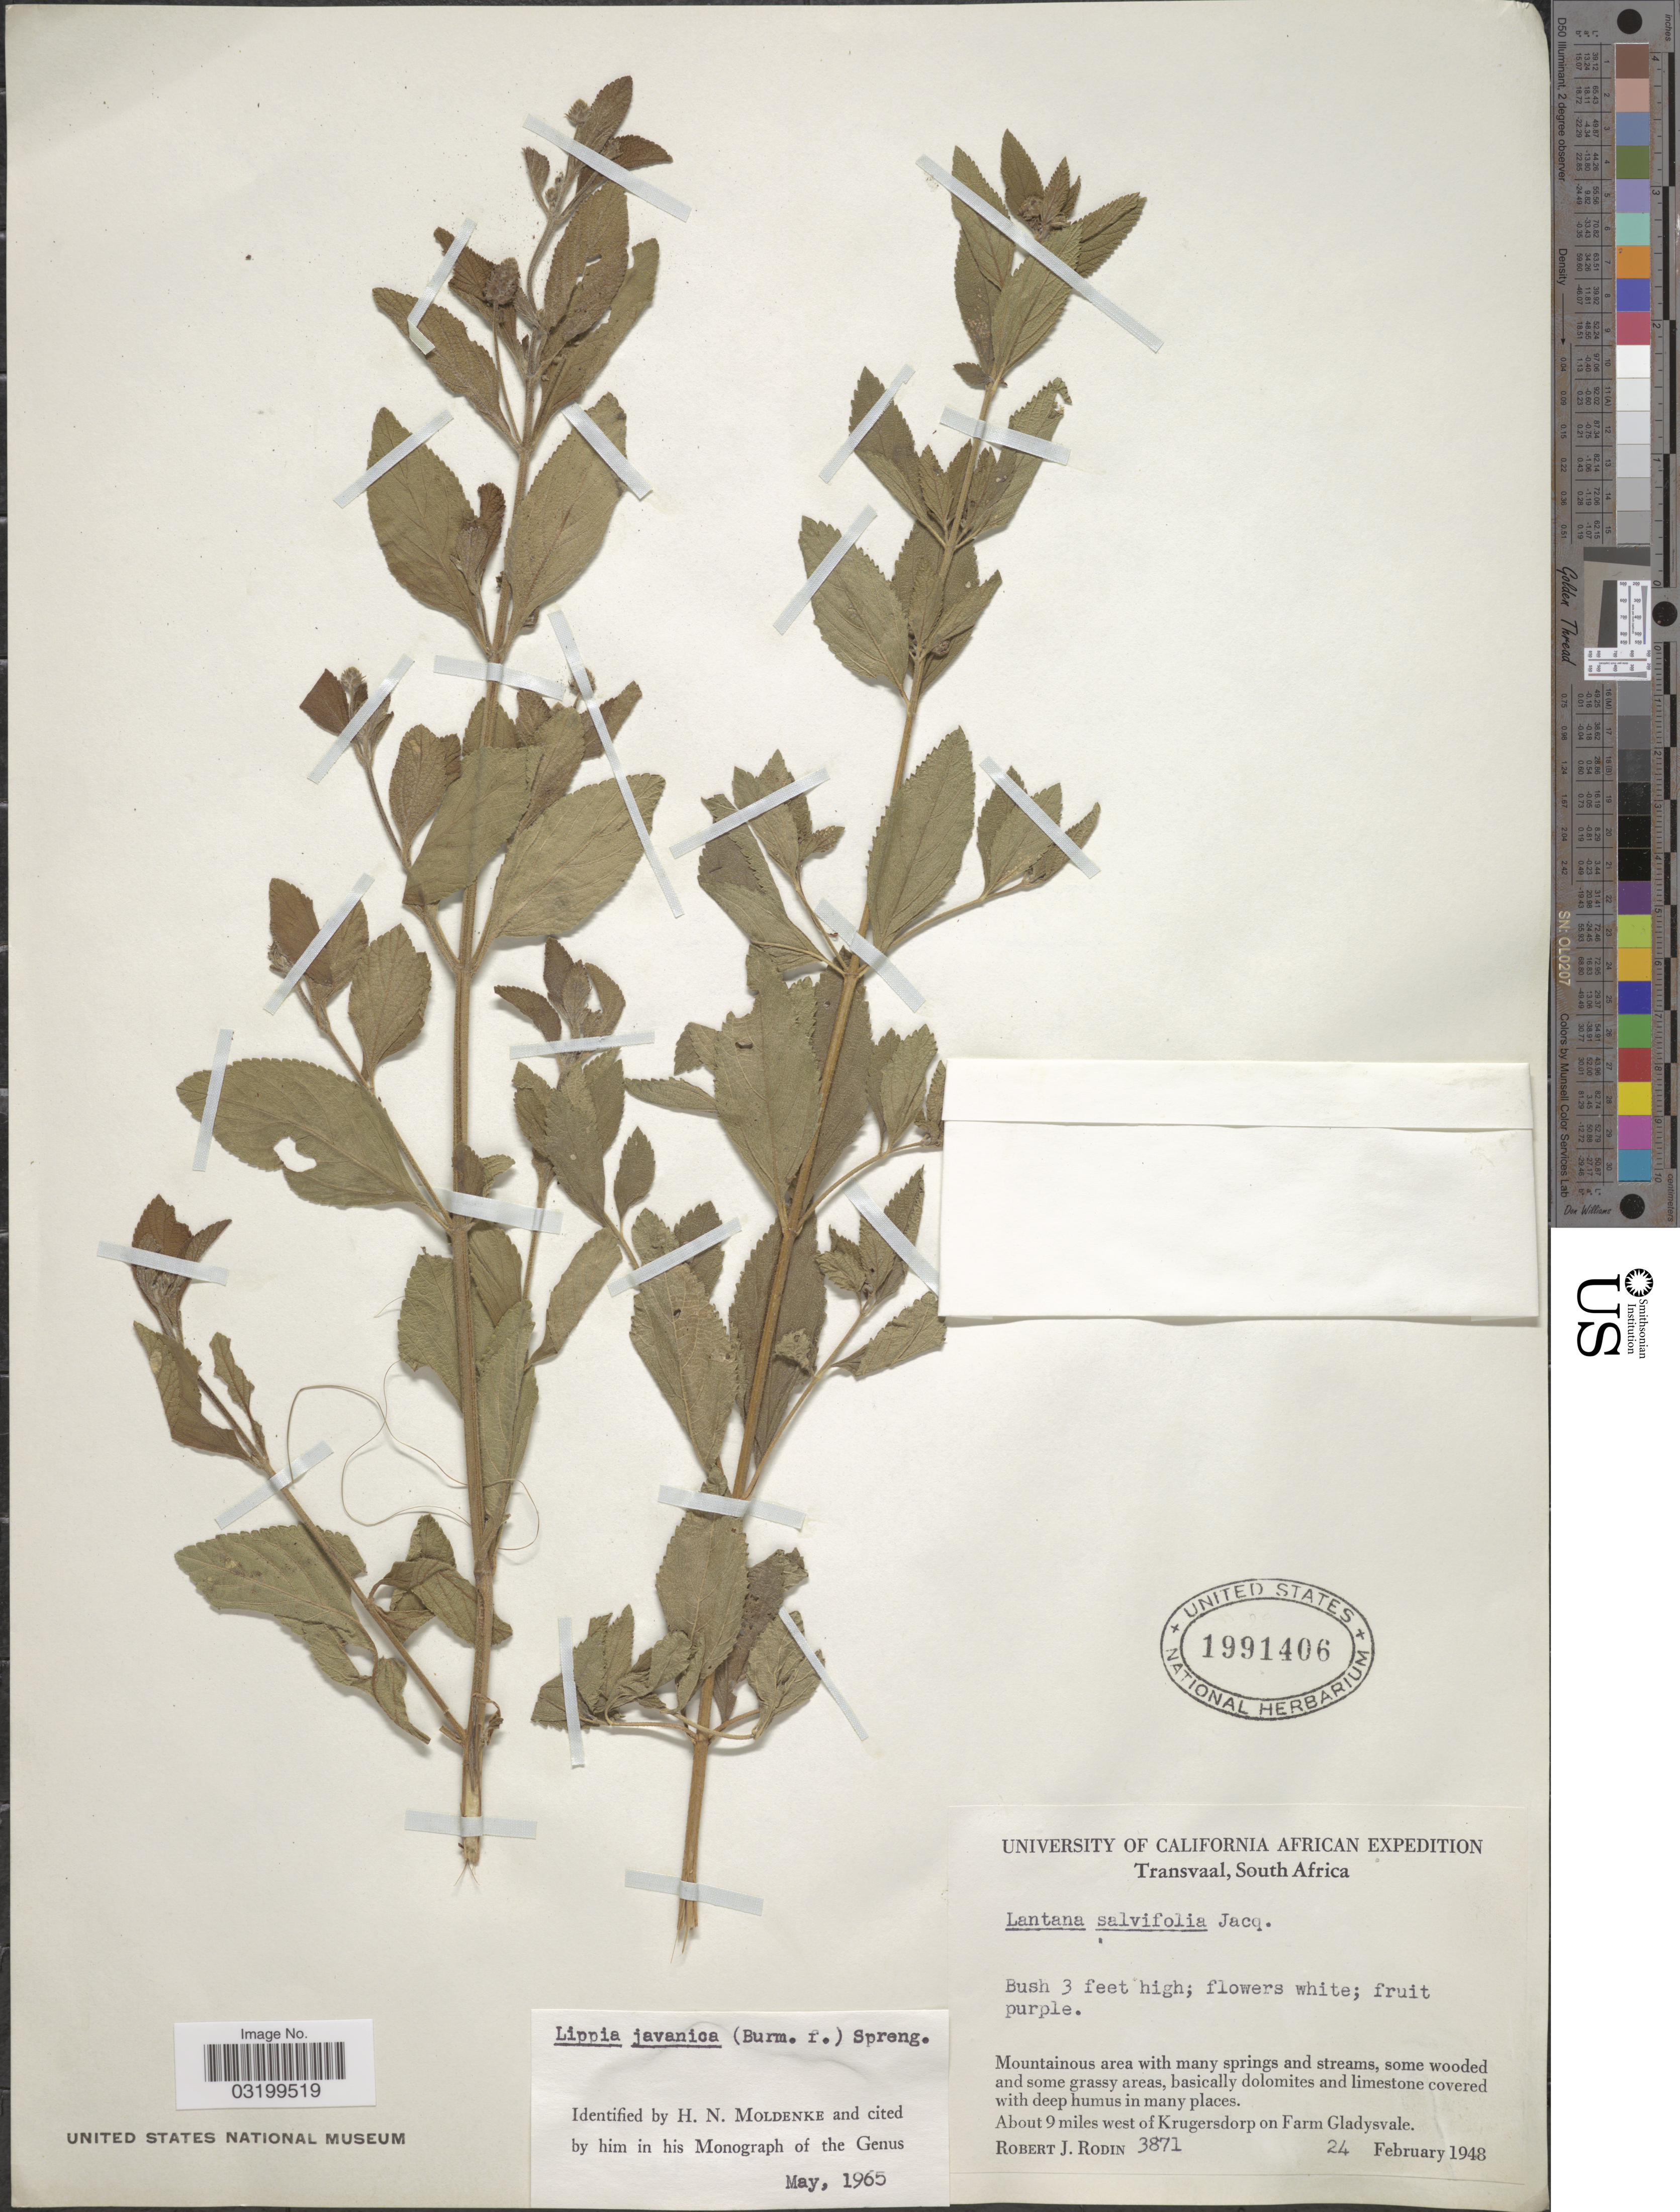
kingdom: Plantae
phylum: Tracheophyta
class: Magnoliopsida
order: Lamiales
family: Verbenaceae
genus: Lippia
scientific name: Lippia javanica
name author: (Burm. f.) Spreng.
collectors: R. J. Rodin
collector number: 3871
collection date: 1948-02-24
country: South Africa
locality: Transvaal. About 9 miles west of Krugersdorp on Farm Gladysvale.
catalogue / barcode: US 1991406